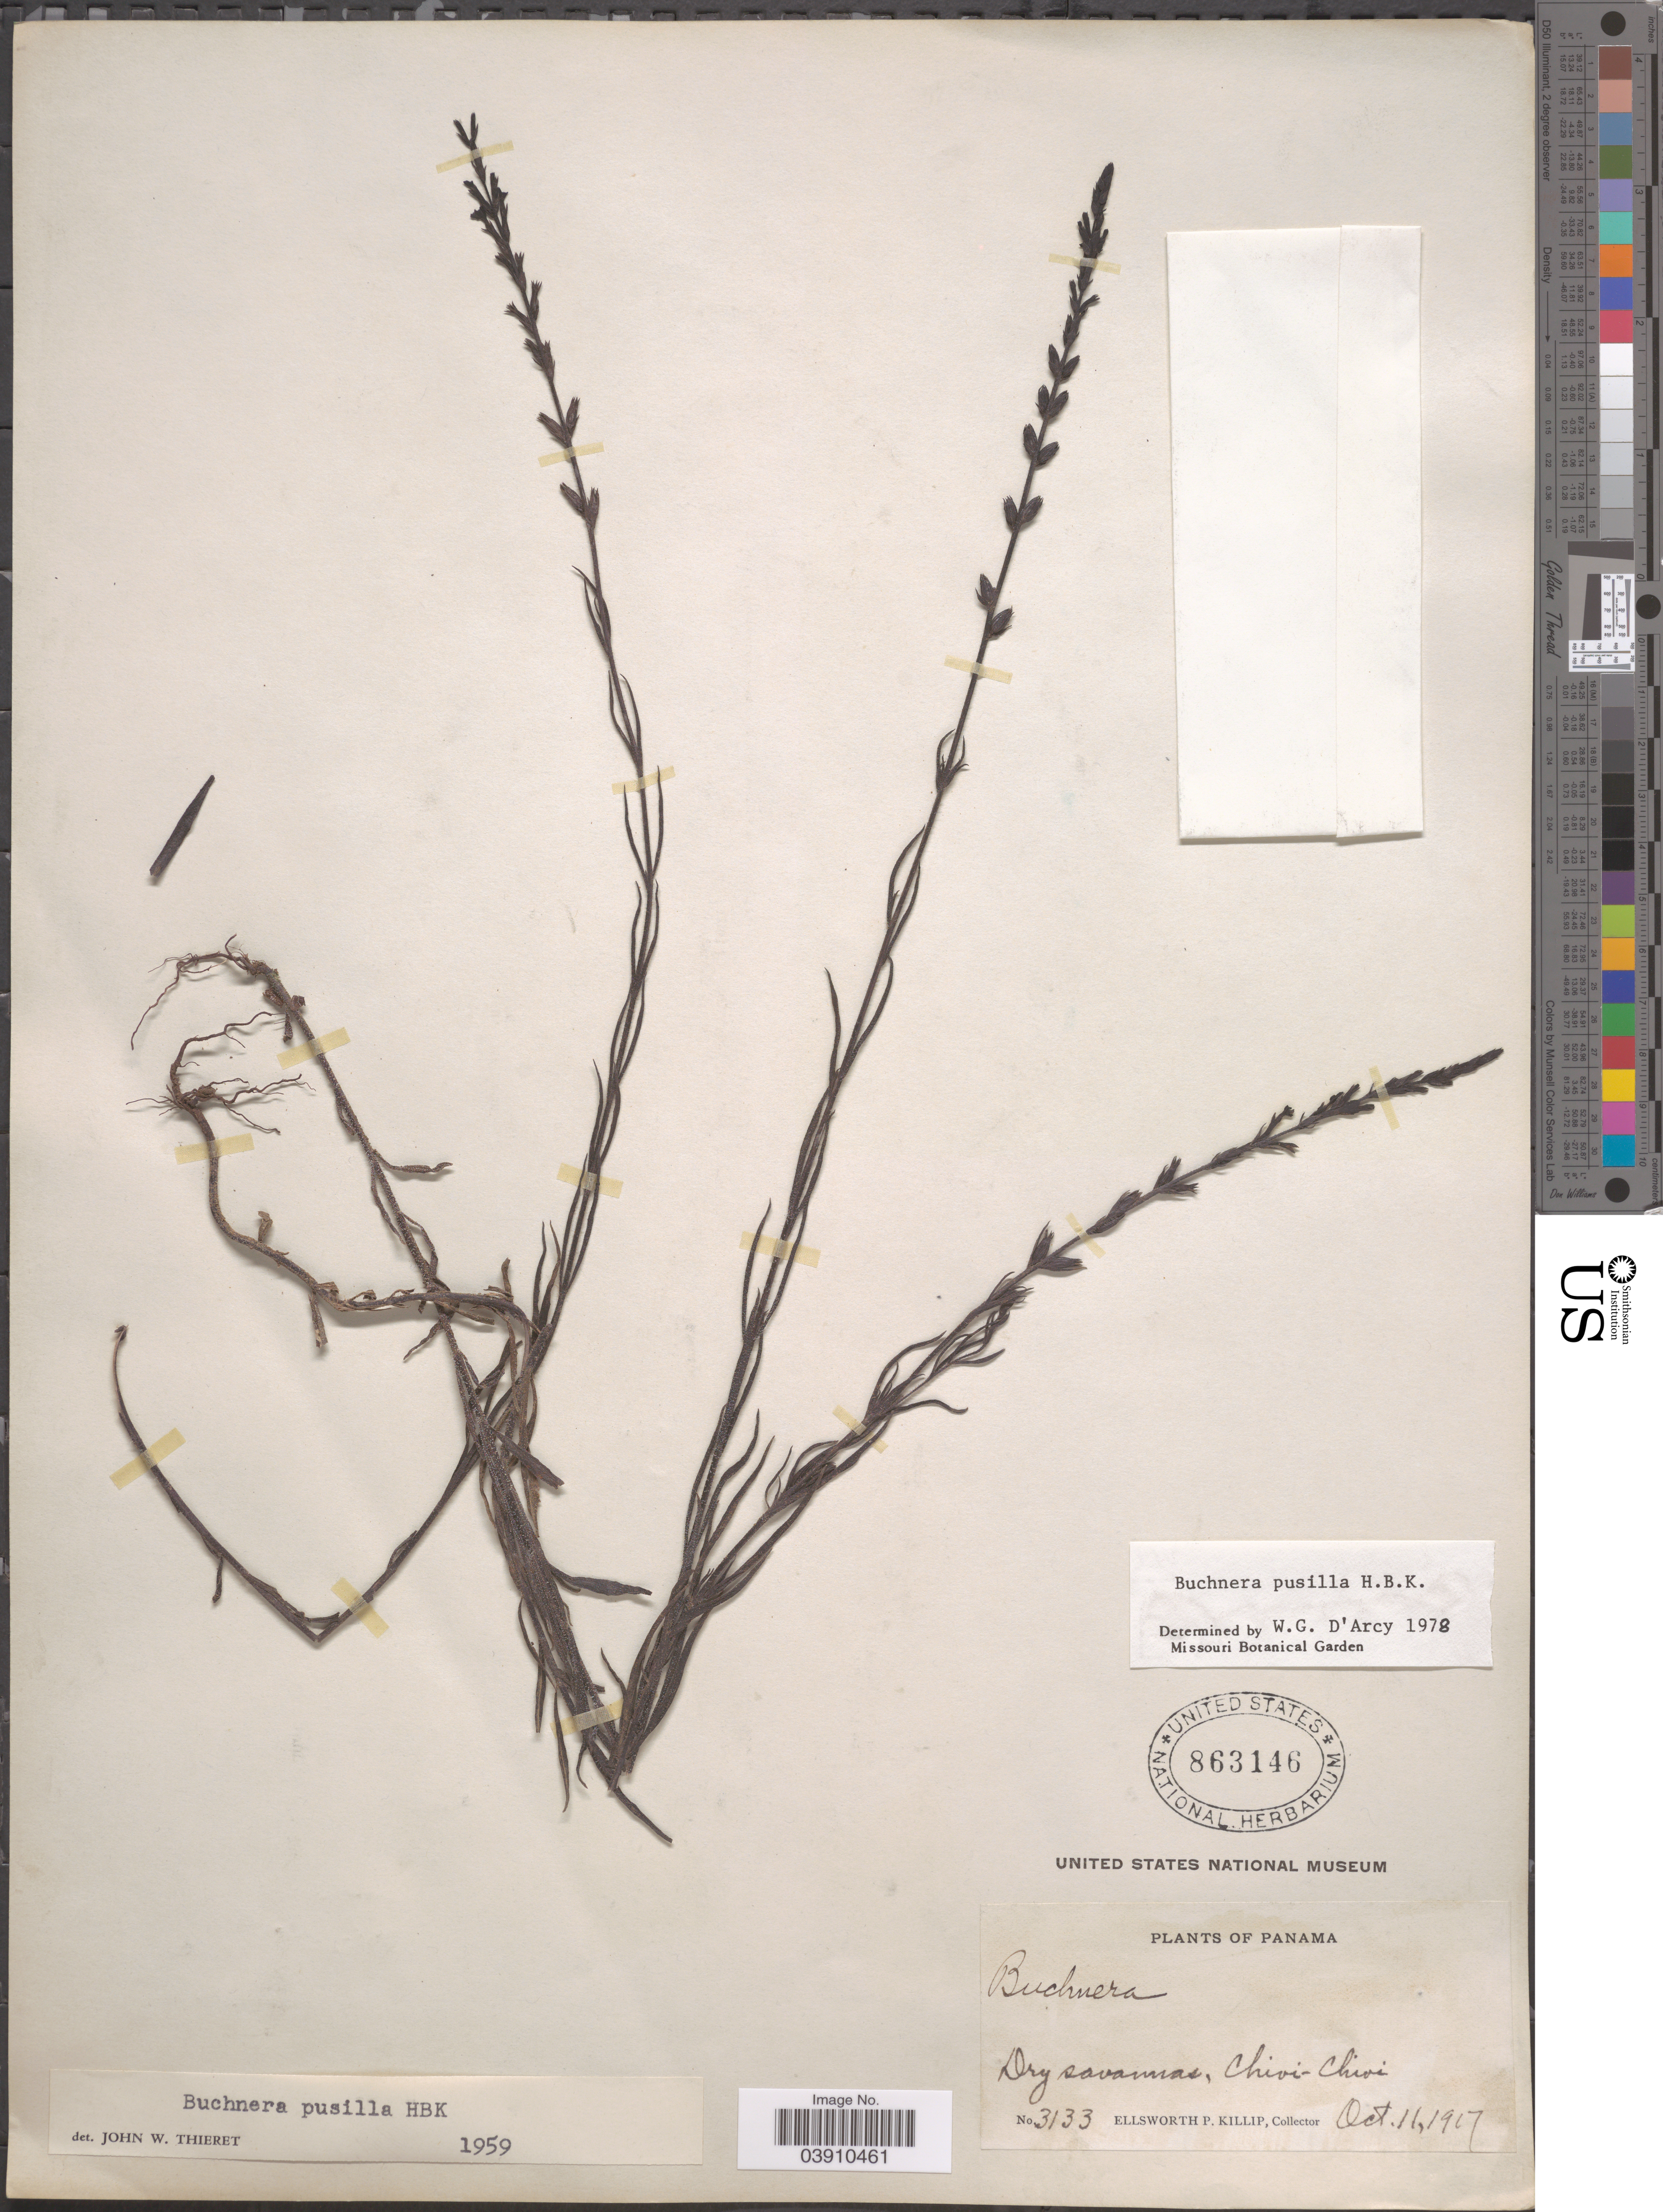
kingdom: Plantae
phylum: Tracheophyta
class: Magnoliopsida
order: Lamiales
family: Orobanchaceae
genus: Buchnera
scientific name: Buchnera pusilla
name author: Kunth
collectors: E. P. Killip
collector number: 3133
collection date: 1917-10-11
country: Panama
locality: Dry savannas, Chivi-Chivi.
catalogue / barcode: US 863146